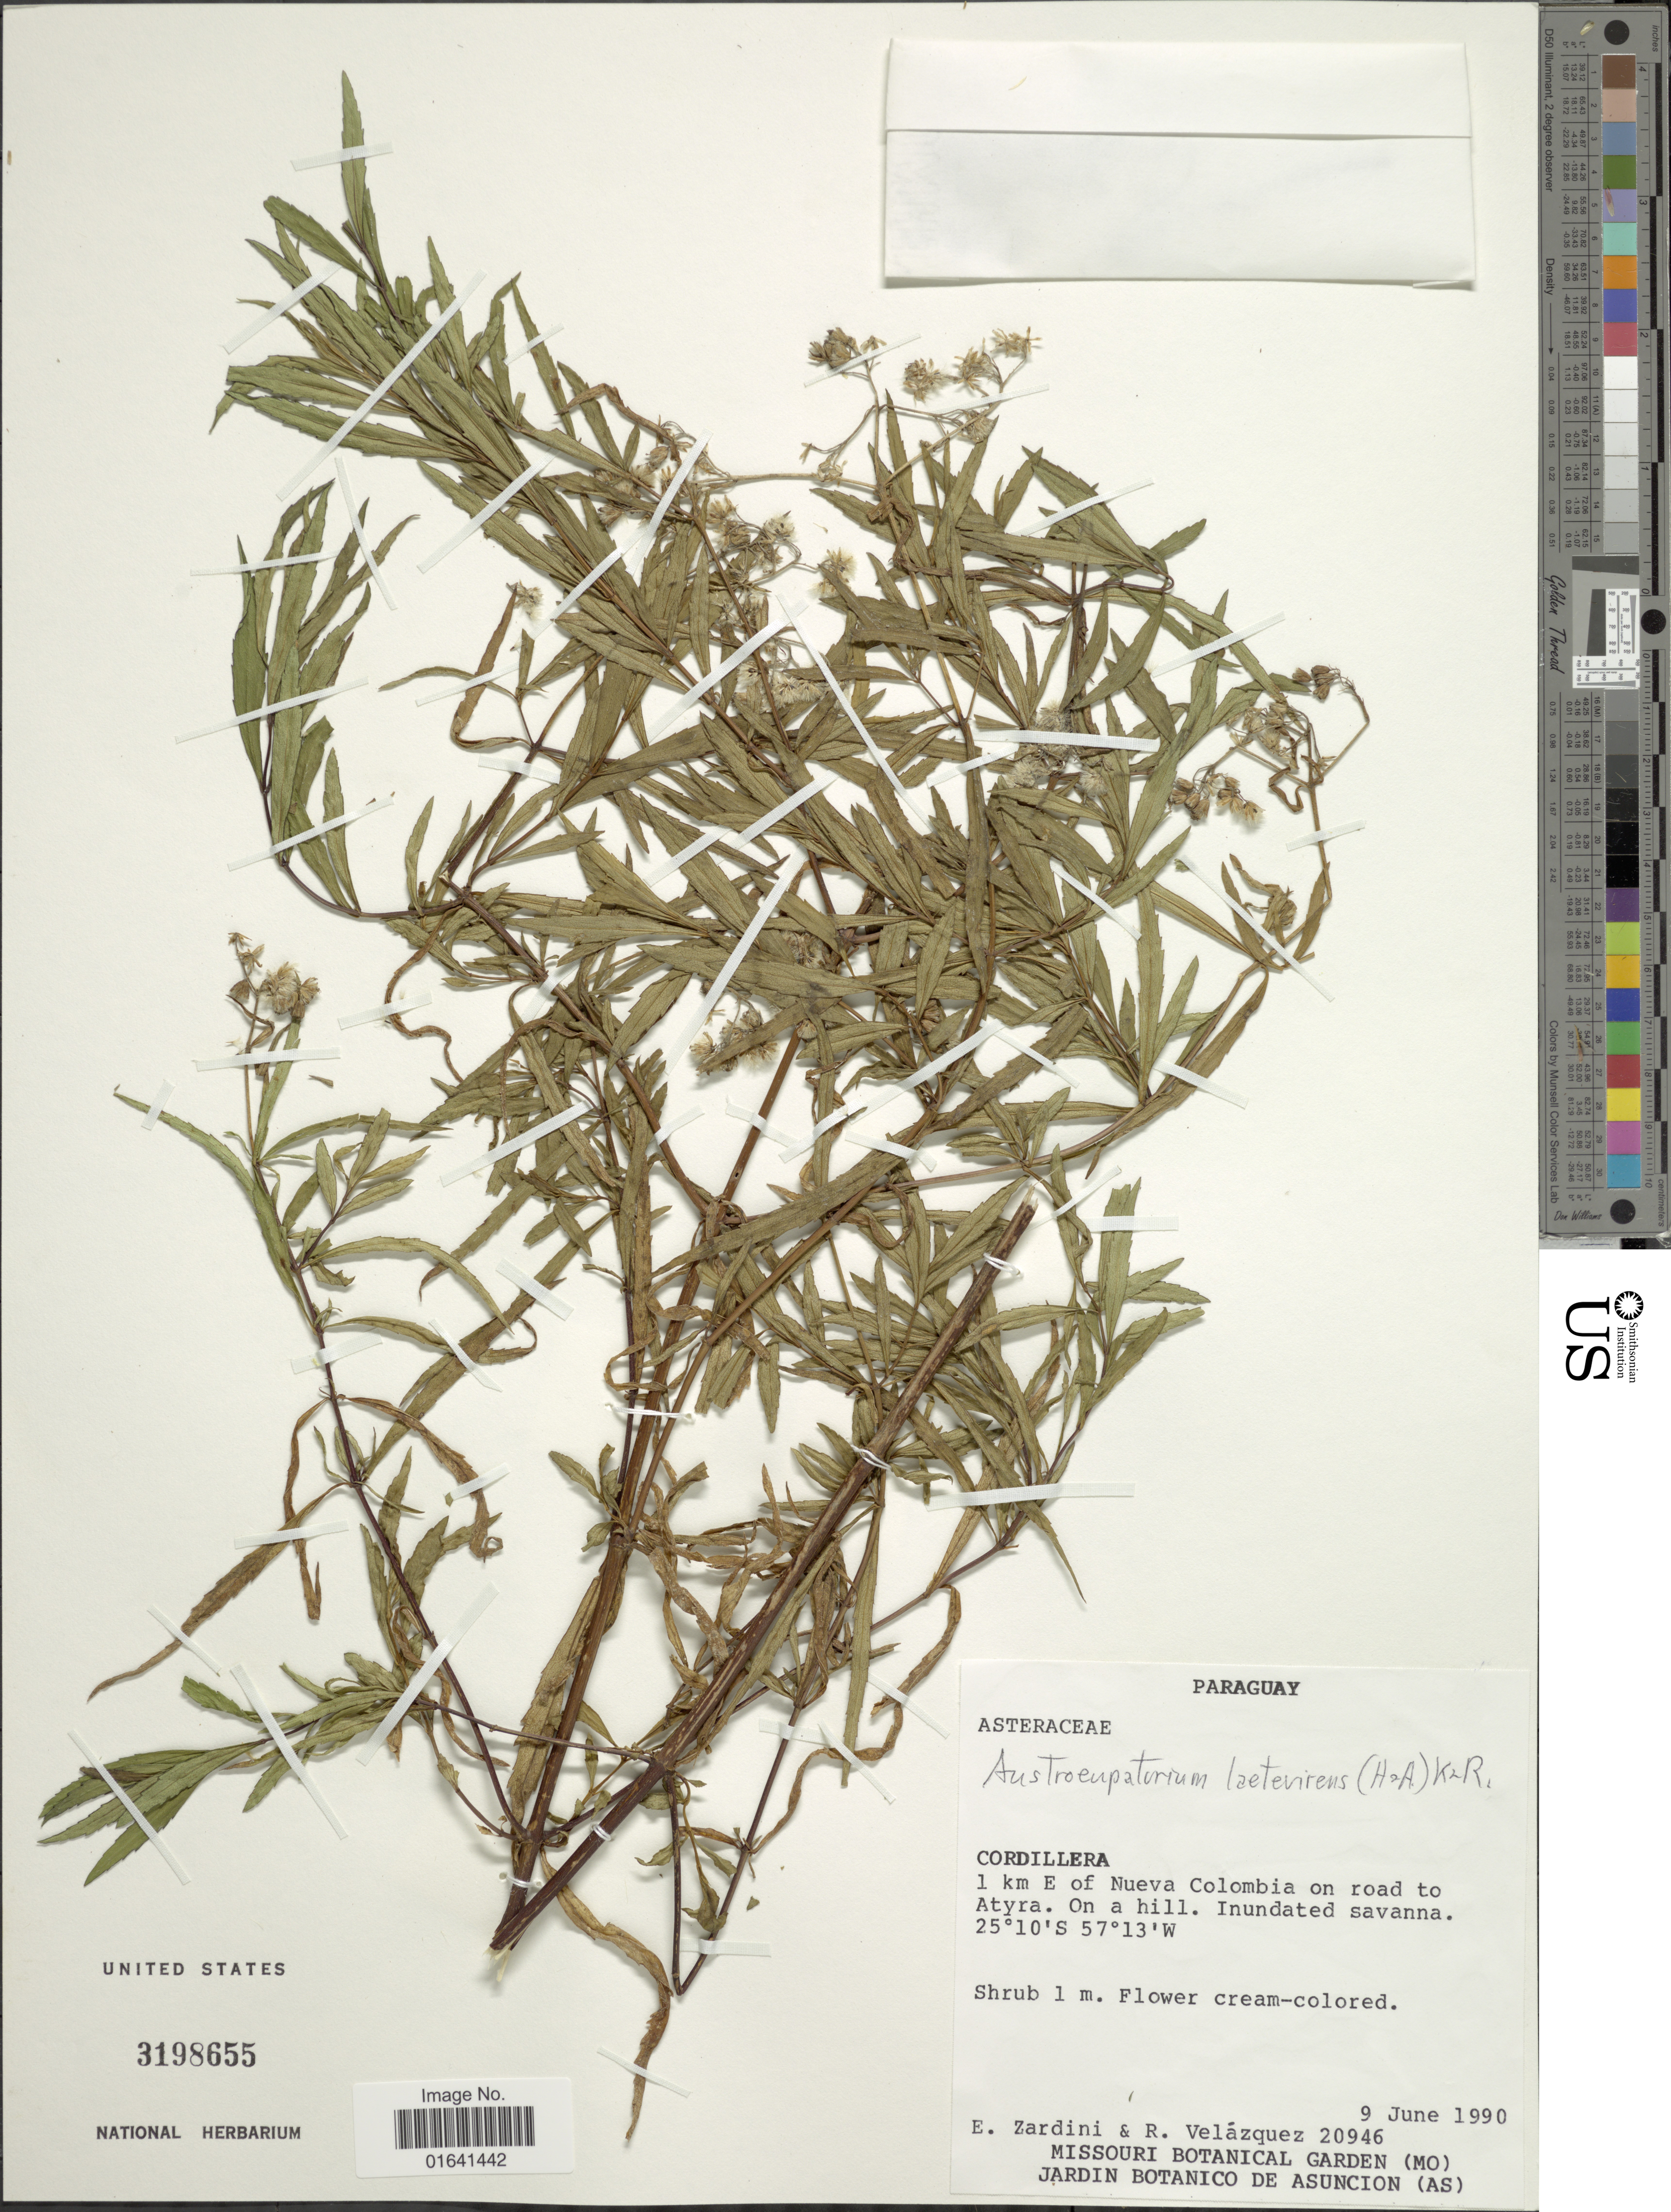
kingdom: Plantae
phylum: Tracheophyta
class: Magnoliopsida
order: Asterales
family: Asteraceae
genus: Austroeupatorium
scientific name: Austroeupatorium laete-virens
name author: (Hook. & Arn.) R.M. King & H. Rob.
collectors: E. M. Zardini & R. Velázquez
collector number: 20946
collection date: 1990-06-09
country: Paraguay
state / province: Cordillera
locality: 1 km E of Nueva Colombia on road to Atyra. On a hill. Inundated savanna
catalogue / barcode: US 3198655